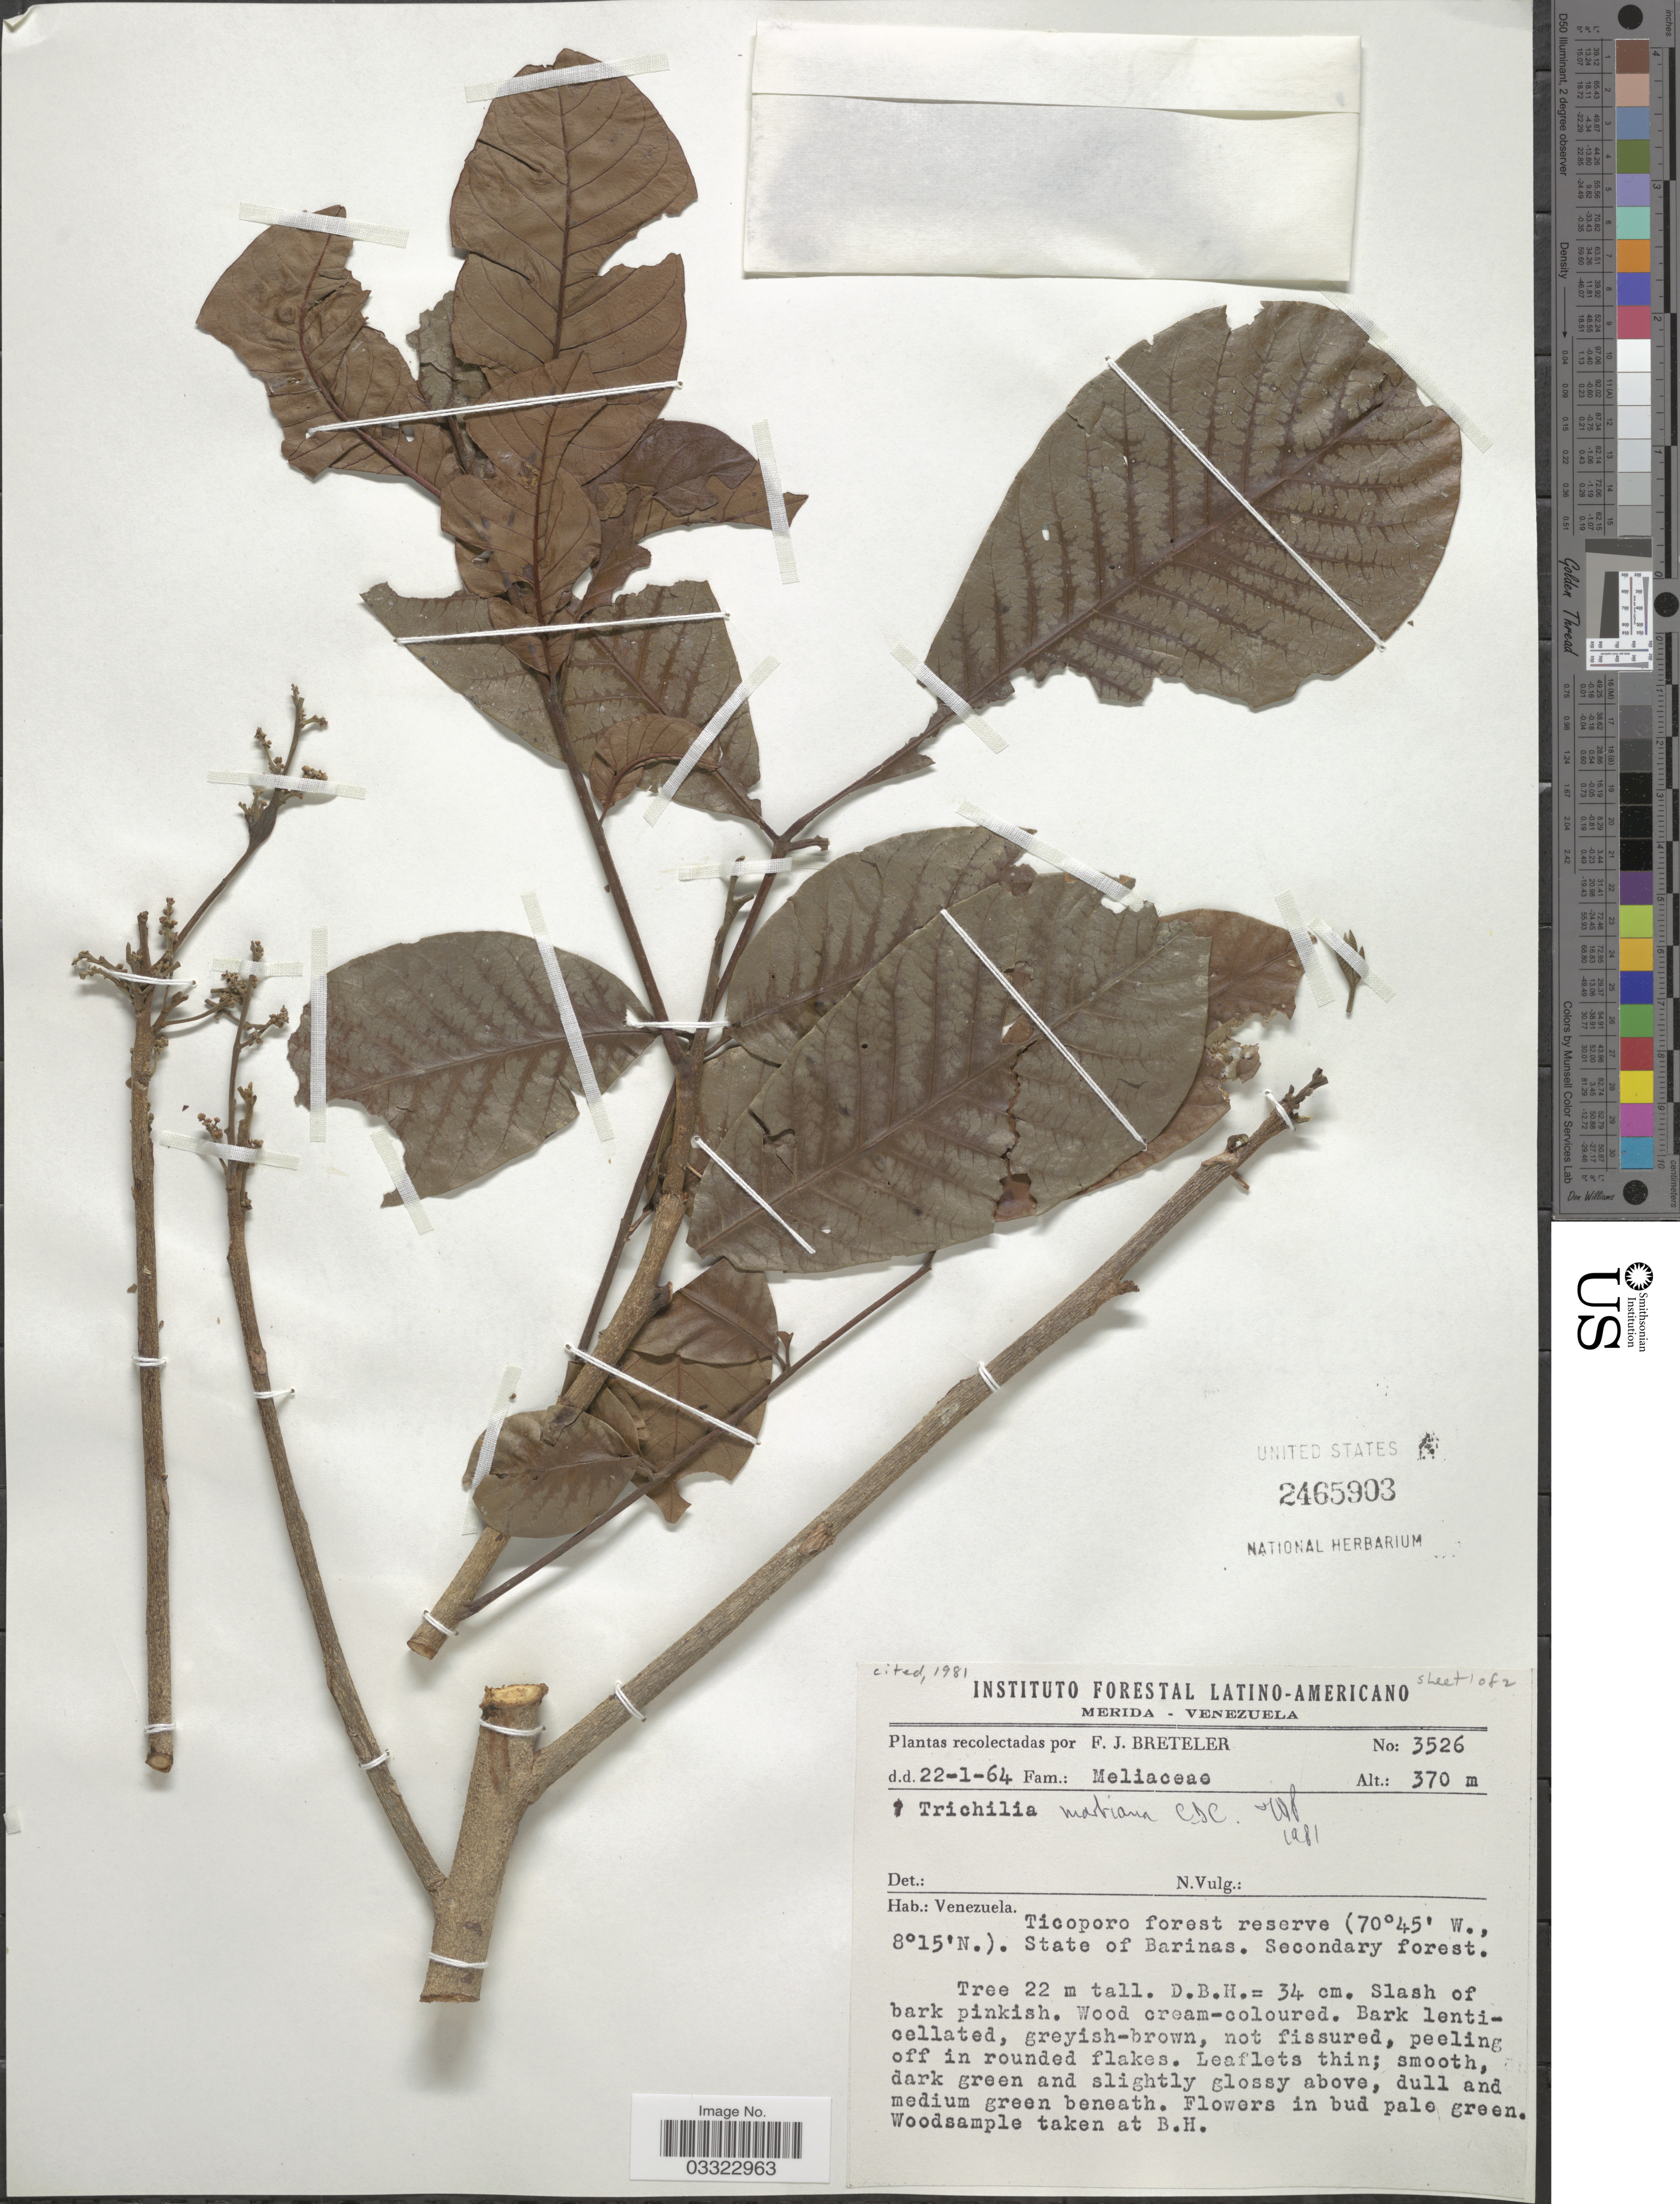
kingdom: Plantae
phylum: Tracheophyta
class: Magnoliopsida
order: Sapindales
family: Meliaceae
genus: Trichilia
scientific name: Trichilia martiana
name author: C. DC.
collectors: F. J. Breteler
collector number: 3526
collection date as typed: Transcribed d/m/y: 22/1/64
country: Venezuela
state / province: Barinas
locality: Ticoporo forest reserve.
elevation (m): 370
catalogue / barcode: US 2465903